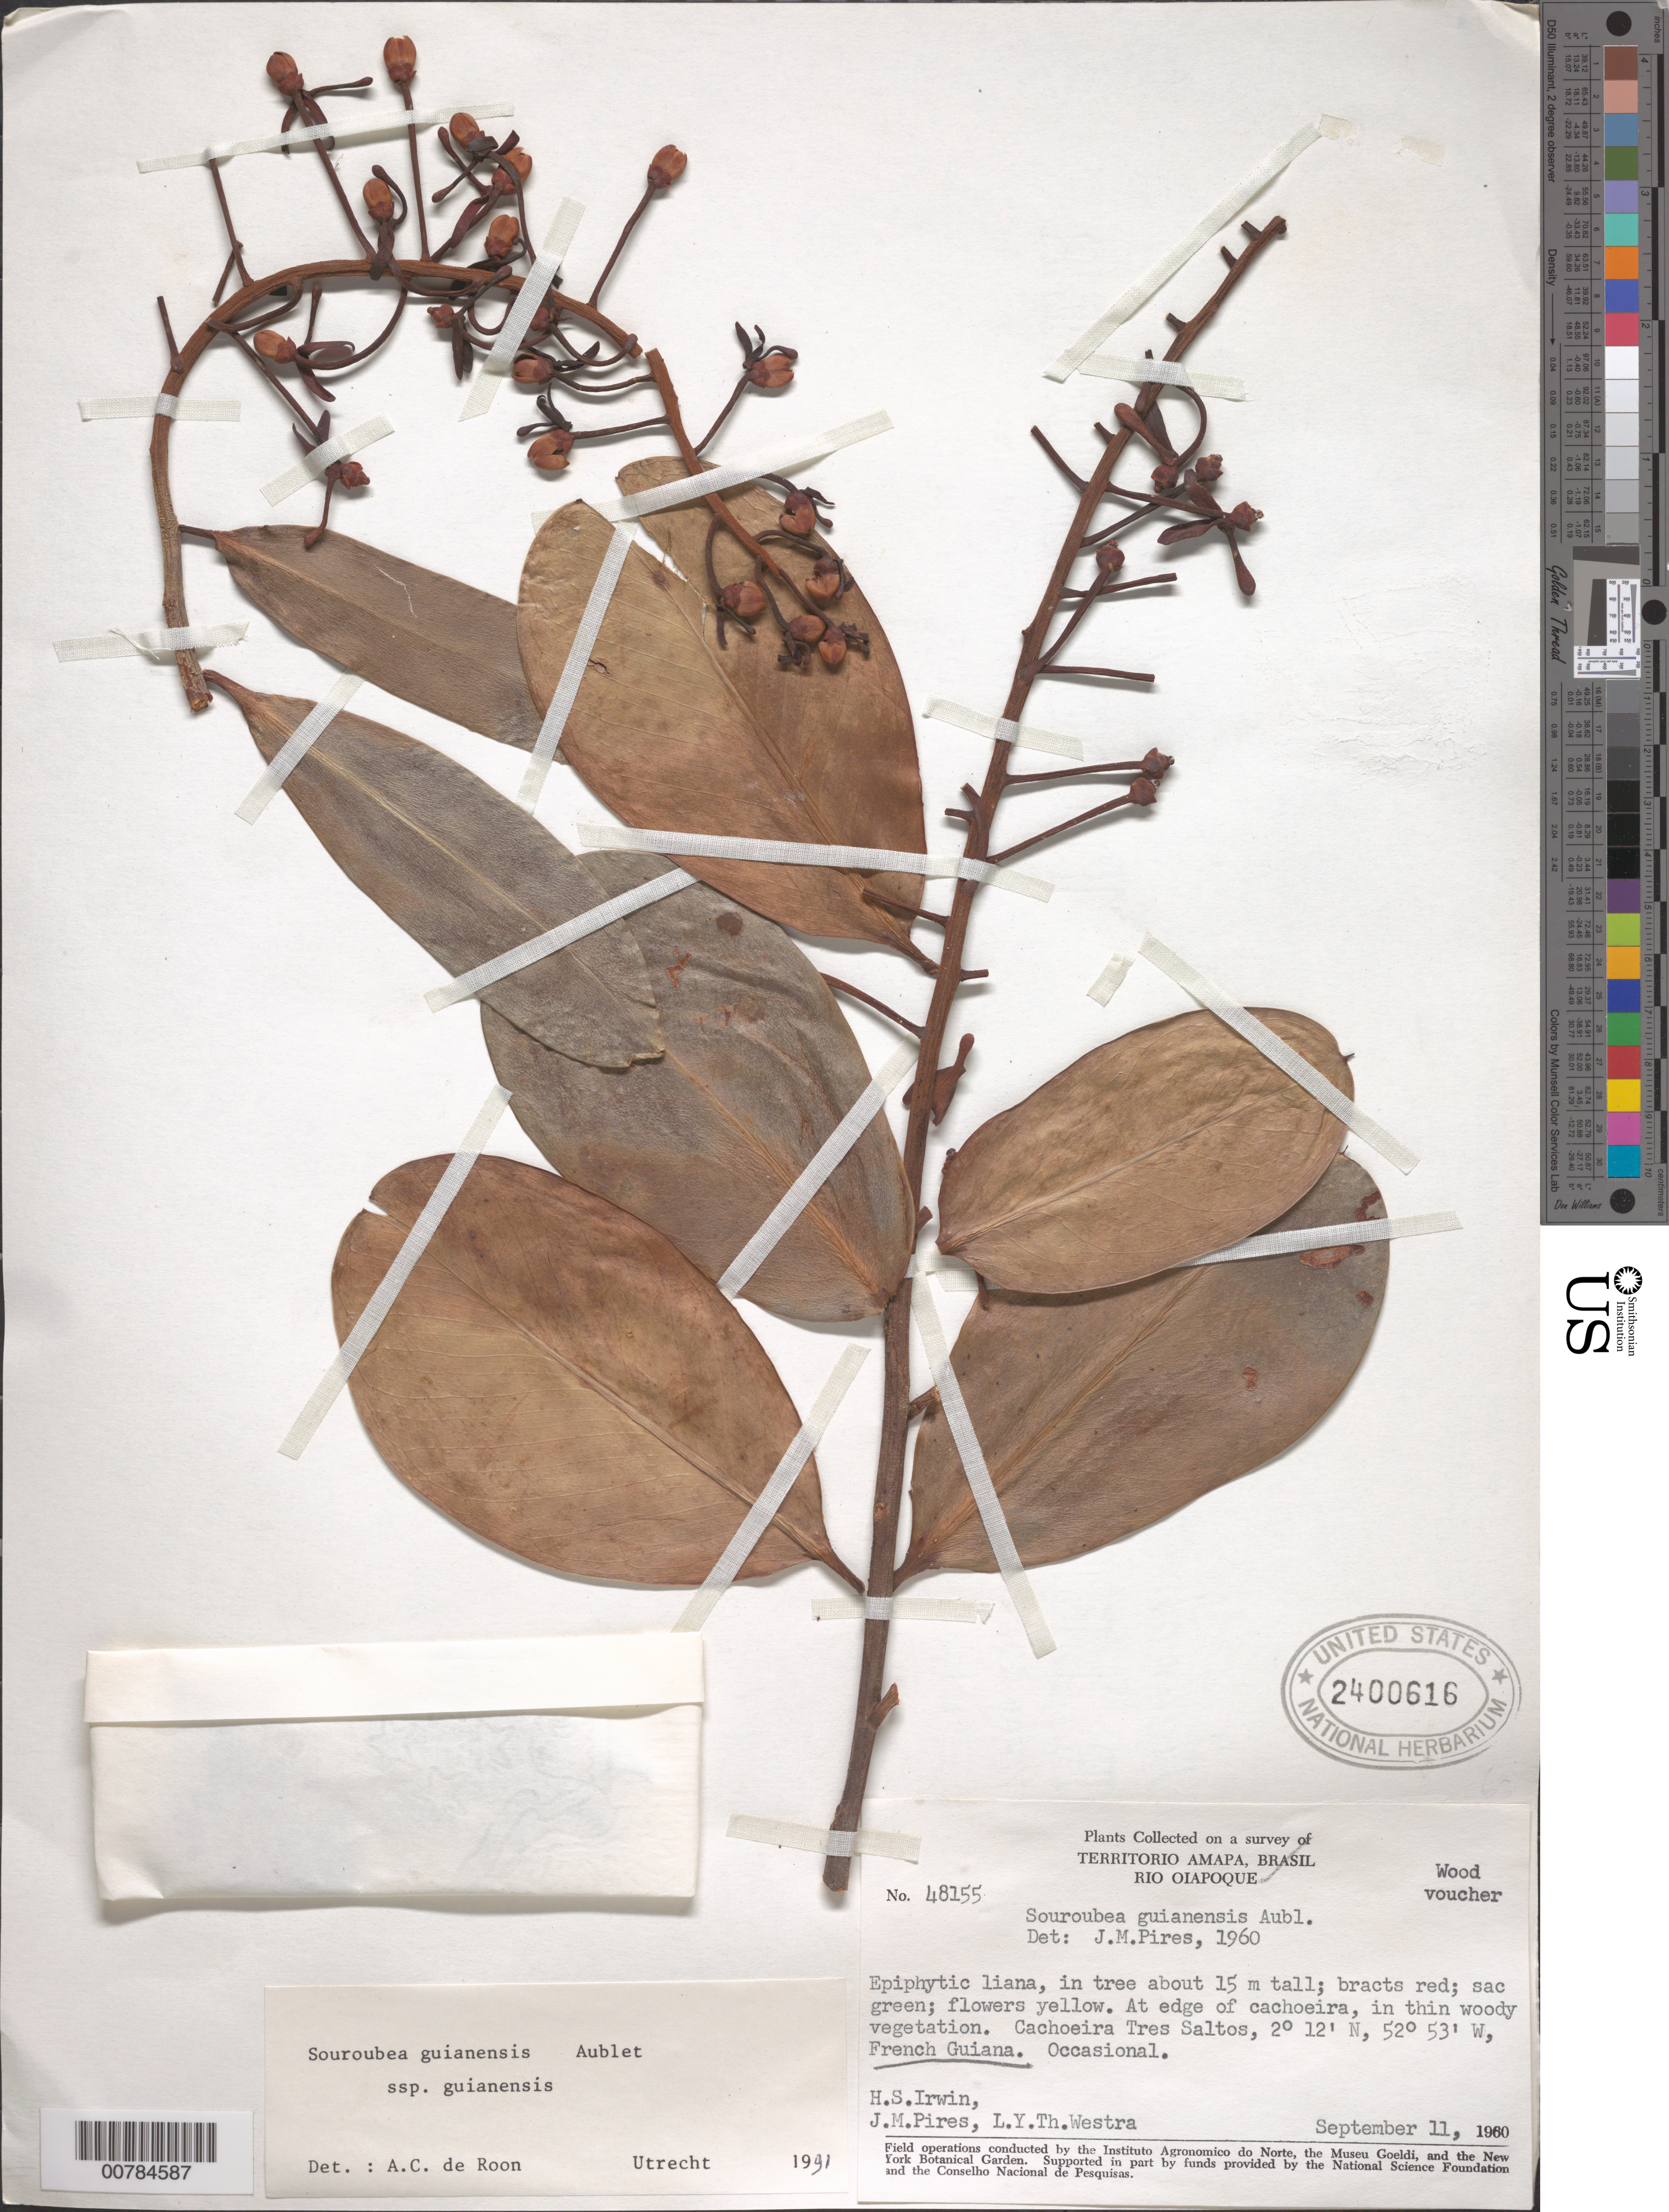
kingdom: Plantae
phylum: Tracheophyta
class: Magnoliopsida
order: Ericales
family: Marcgraviaceae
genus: Souroubea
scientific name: Souroubea guianensis subsp. guianensis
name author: Aubl.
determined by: de Roon, A. C.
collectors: H. Irwin, M. J. Pires & L. Y. T. Westra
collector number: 48155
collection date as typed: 11-Sep-60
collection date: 1960-09-11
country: French Guiana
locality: Río Oiapoque, Cachoeira Tres Saltos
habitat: Edge of cachoeira, in thin woody vegetation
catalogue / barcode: US 2400616